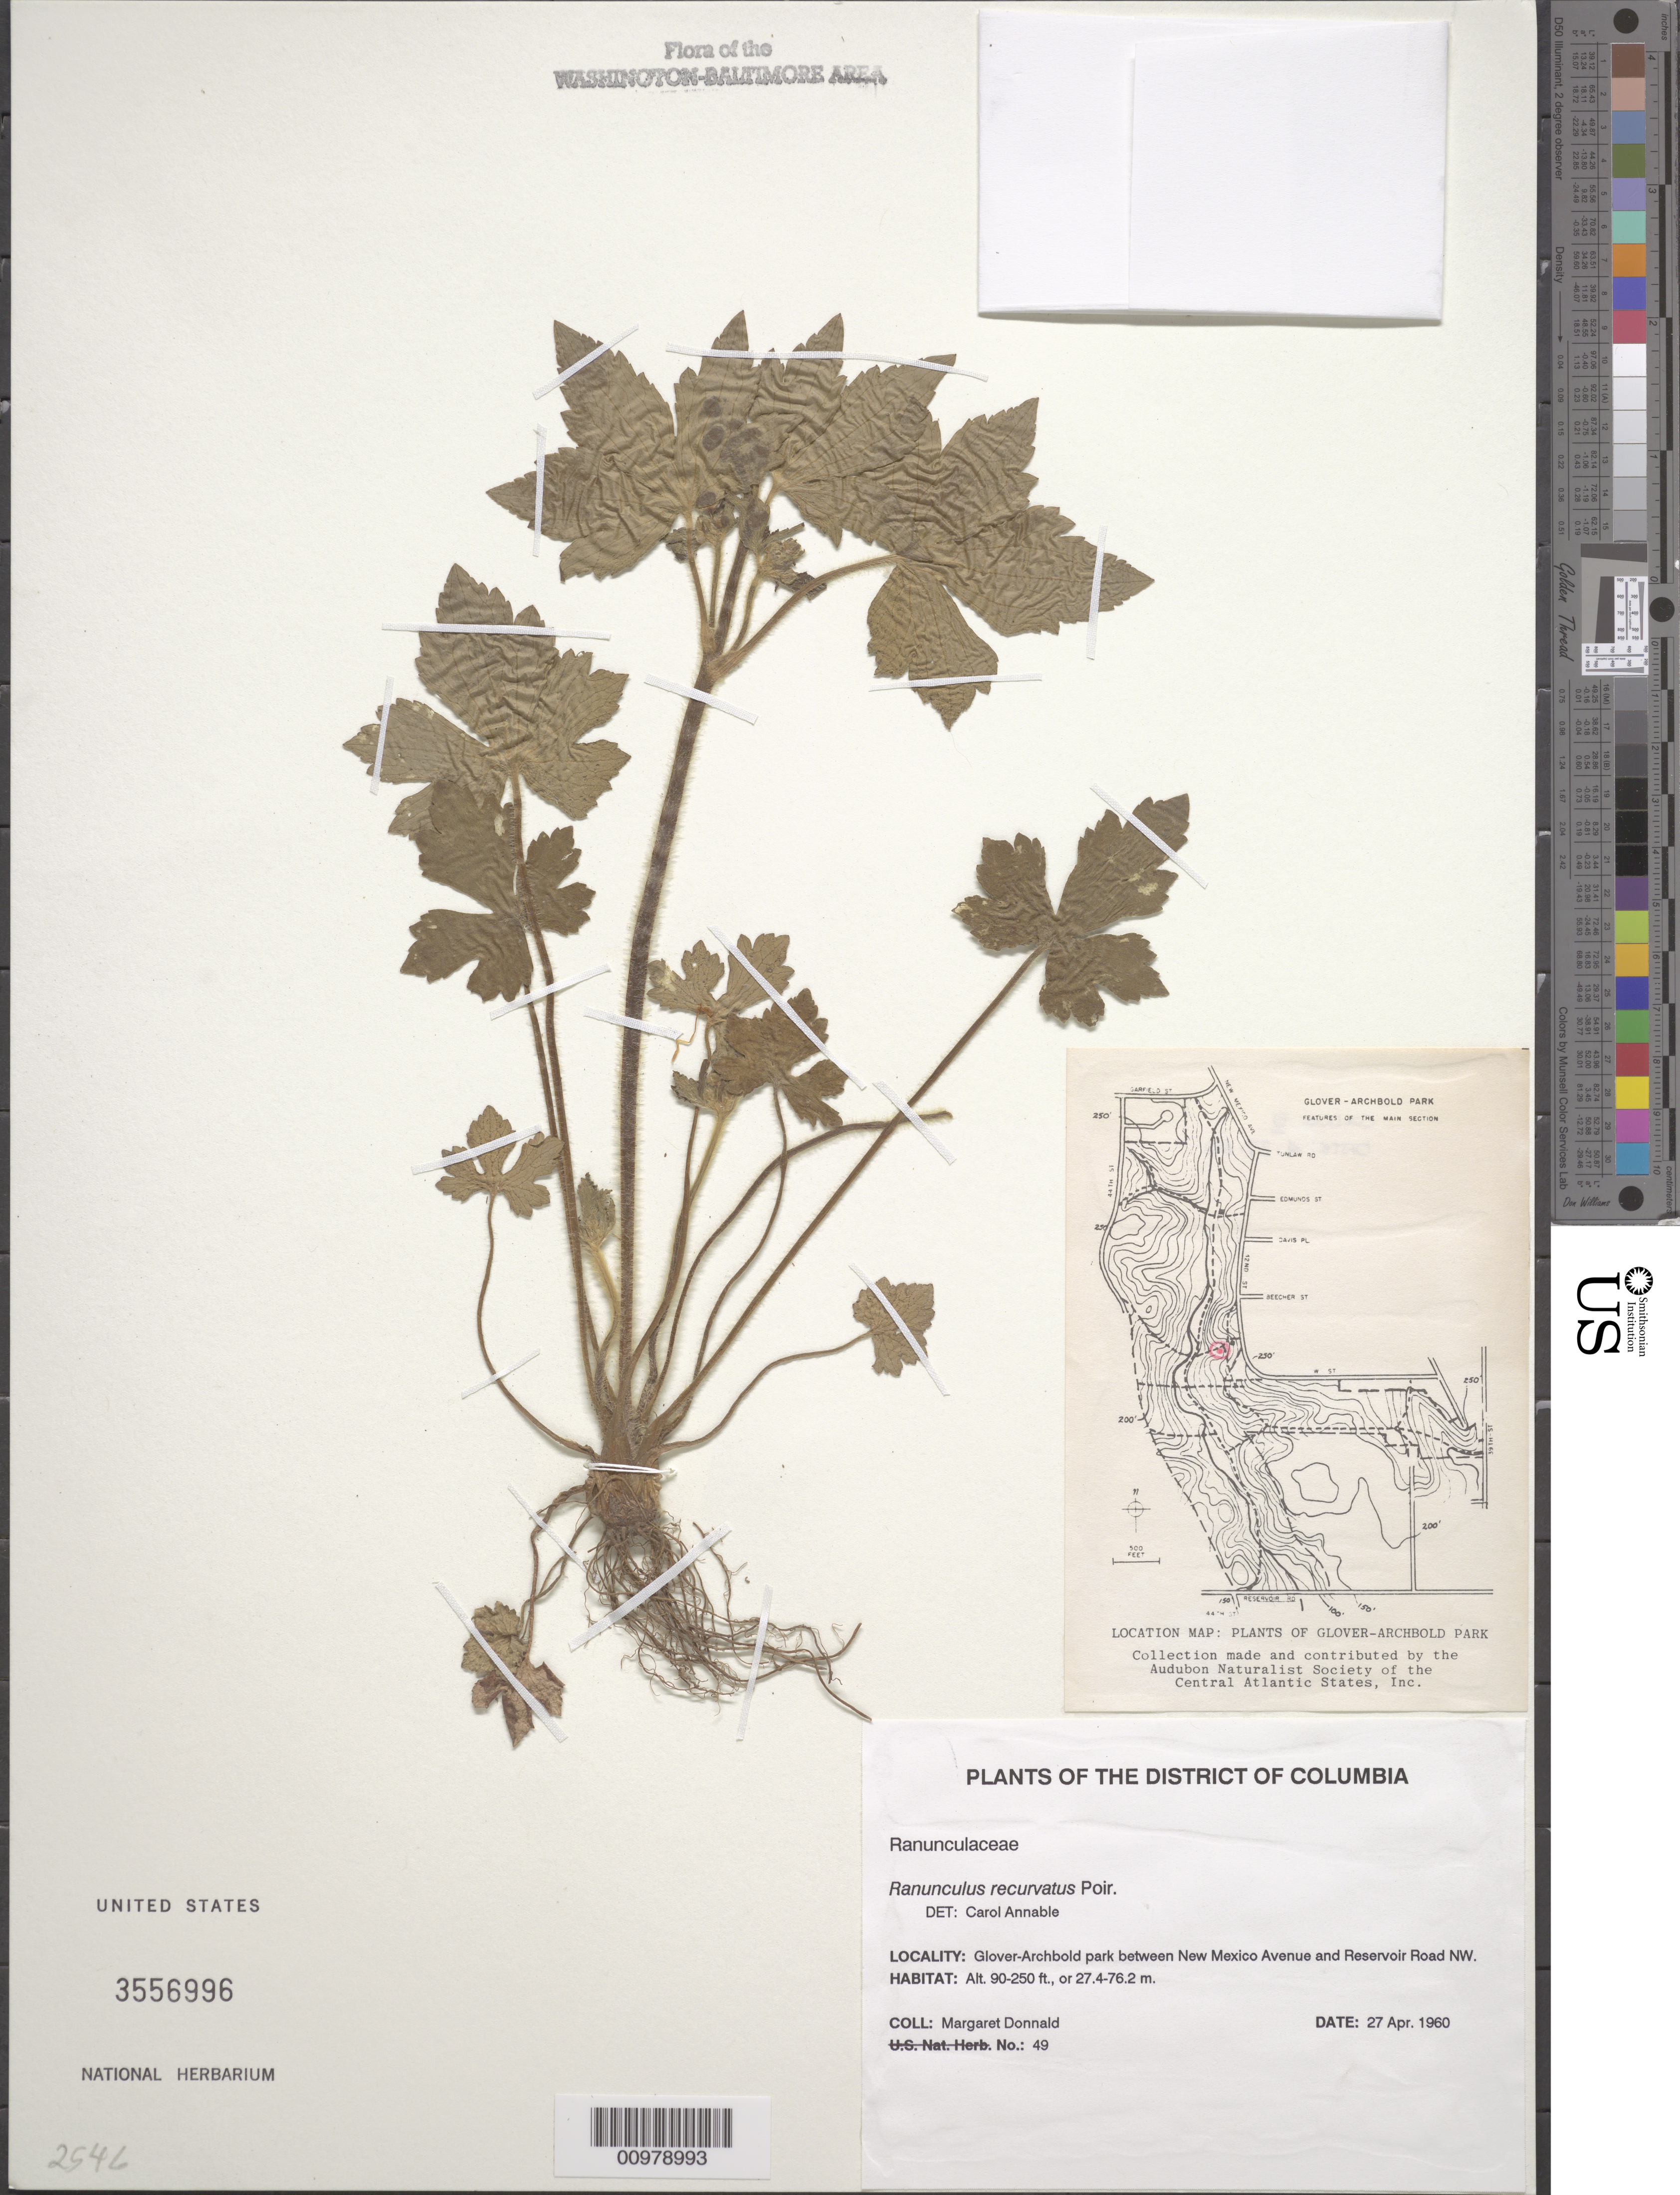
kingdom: Plantae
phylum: Tracheophyta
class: Magnoliopsida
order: Ranunculales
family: Ranunculaceae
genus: Ranunculus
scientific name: Ranunculus recurvatus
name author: Poir.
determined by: Annable, C. R.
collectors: M. Donnald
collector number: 49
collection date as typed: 27 Apr 1960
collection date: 1960-04-27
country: United States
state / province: District of Columbia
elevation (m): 27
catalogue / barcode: US 3556996